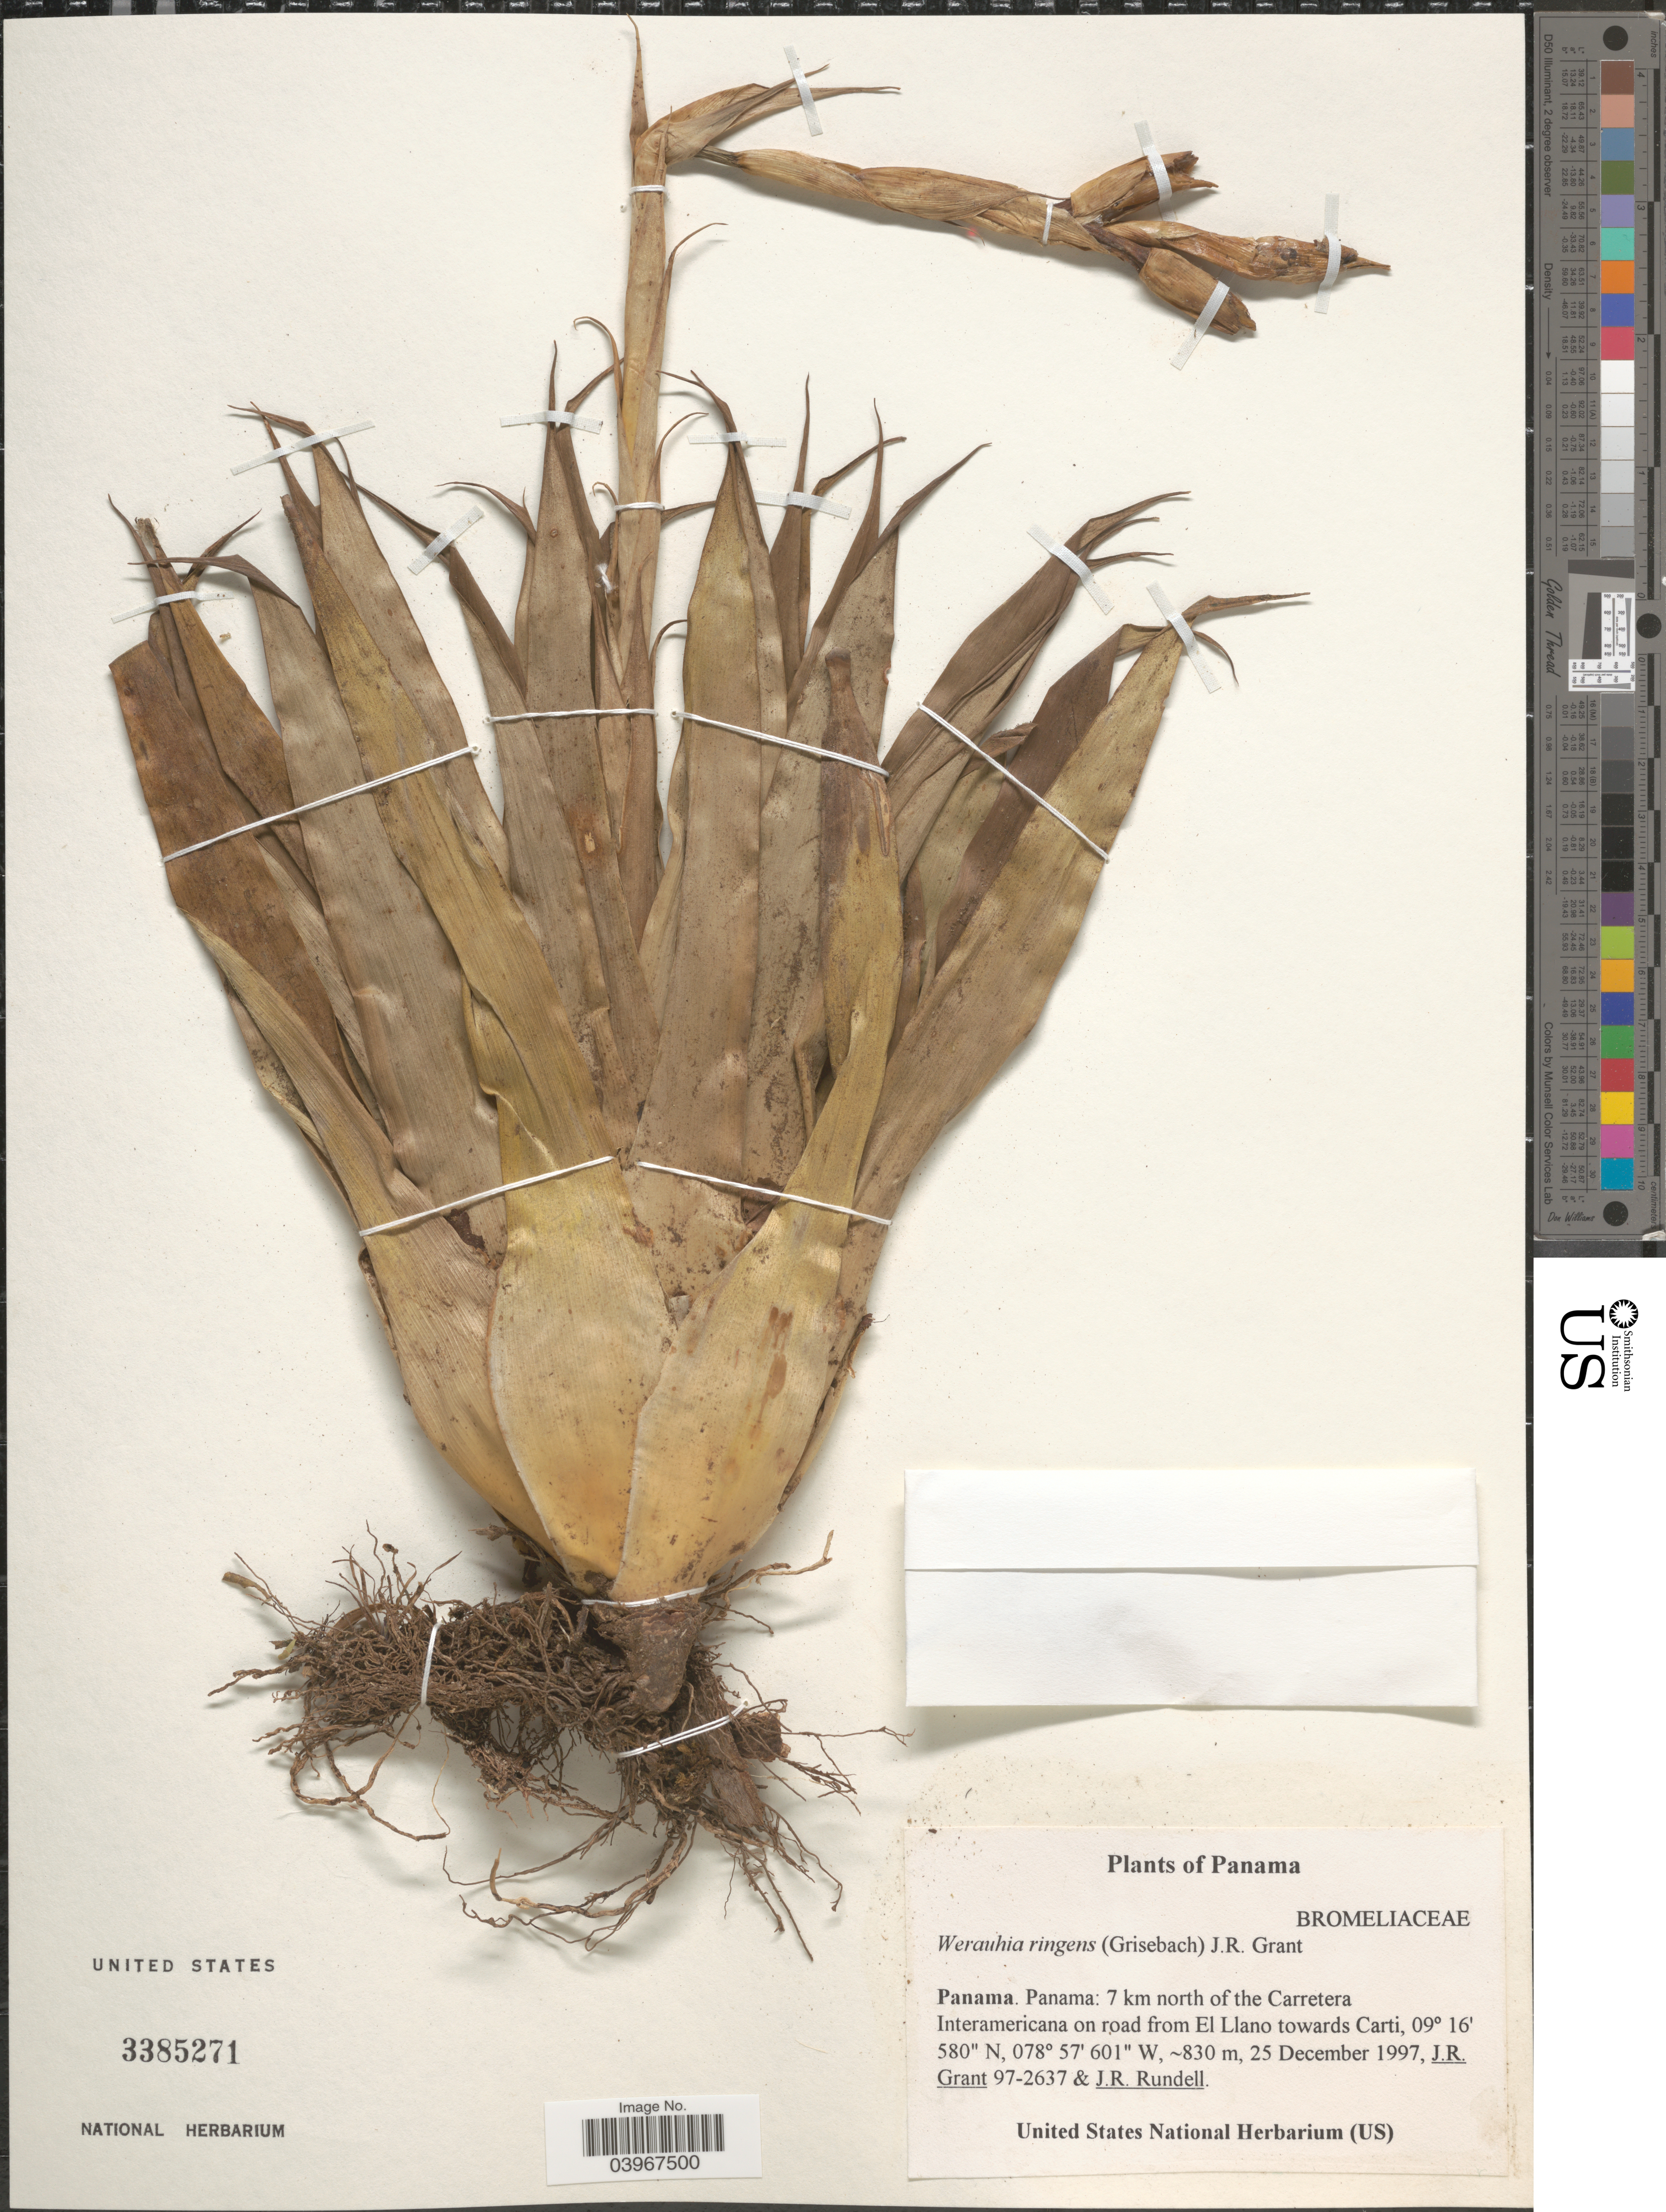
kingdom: Plantae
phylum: Tracheophyta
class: Liliopsida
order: Poales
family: Bromeliaceae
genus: Werauhia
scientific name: Werauhia ringens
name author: (Griseb.) J.R. Grant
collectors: J. Grant & J. R. Rundell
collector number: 97-2637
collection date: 1997-12-25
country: Panama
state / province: Panamá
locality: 7 km north of the Carretera Interamericana on road from El Llano towards Carti.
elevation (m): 830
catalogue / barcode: US 3385271